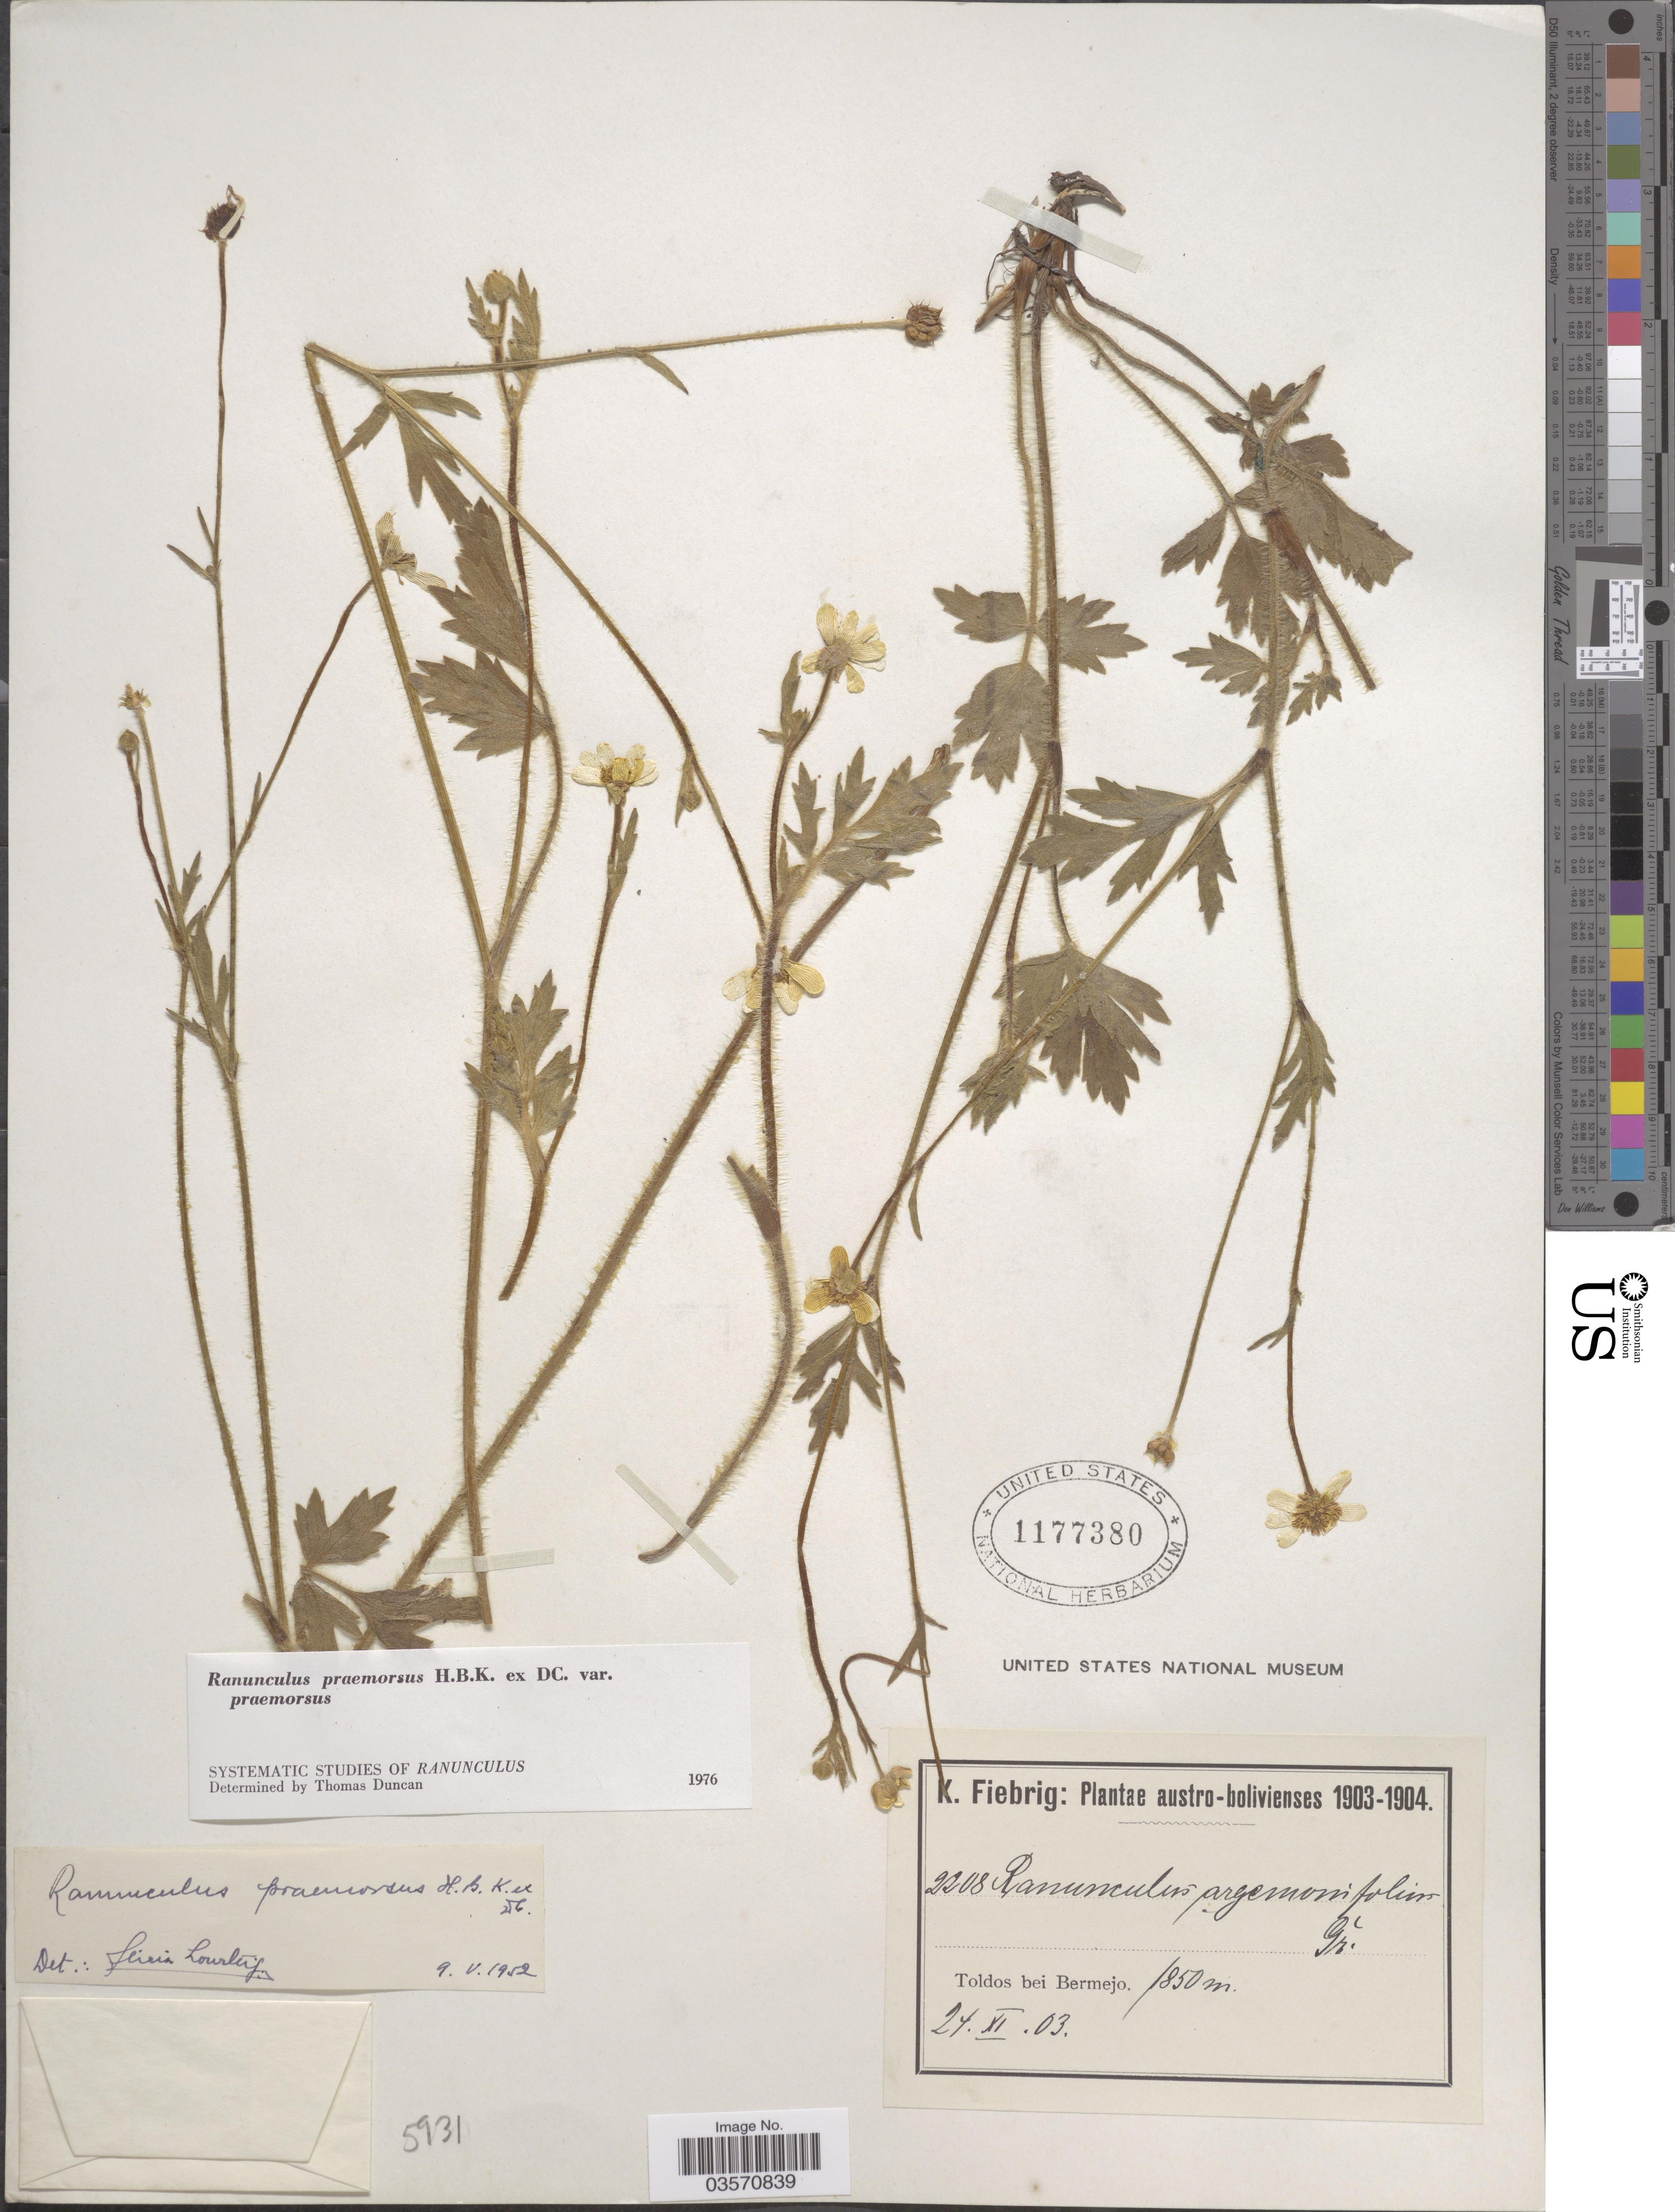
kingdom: Plantae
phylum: Tracheophyta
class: Magnoliopsida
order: Ranunculales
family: Ranunculaceae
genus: Ranunculus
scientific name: Ranunculus praemorsus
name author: Kunth ex DC.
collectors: K. Fiebrig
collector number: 2208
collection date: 1903-11-24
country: Bolivia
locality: Austro-bolivienses. Toldos bei Bermejo.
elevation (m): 1850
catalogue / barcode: US 1177380